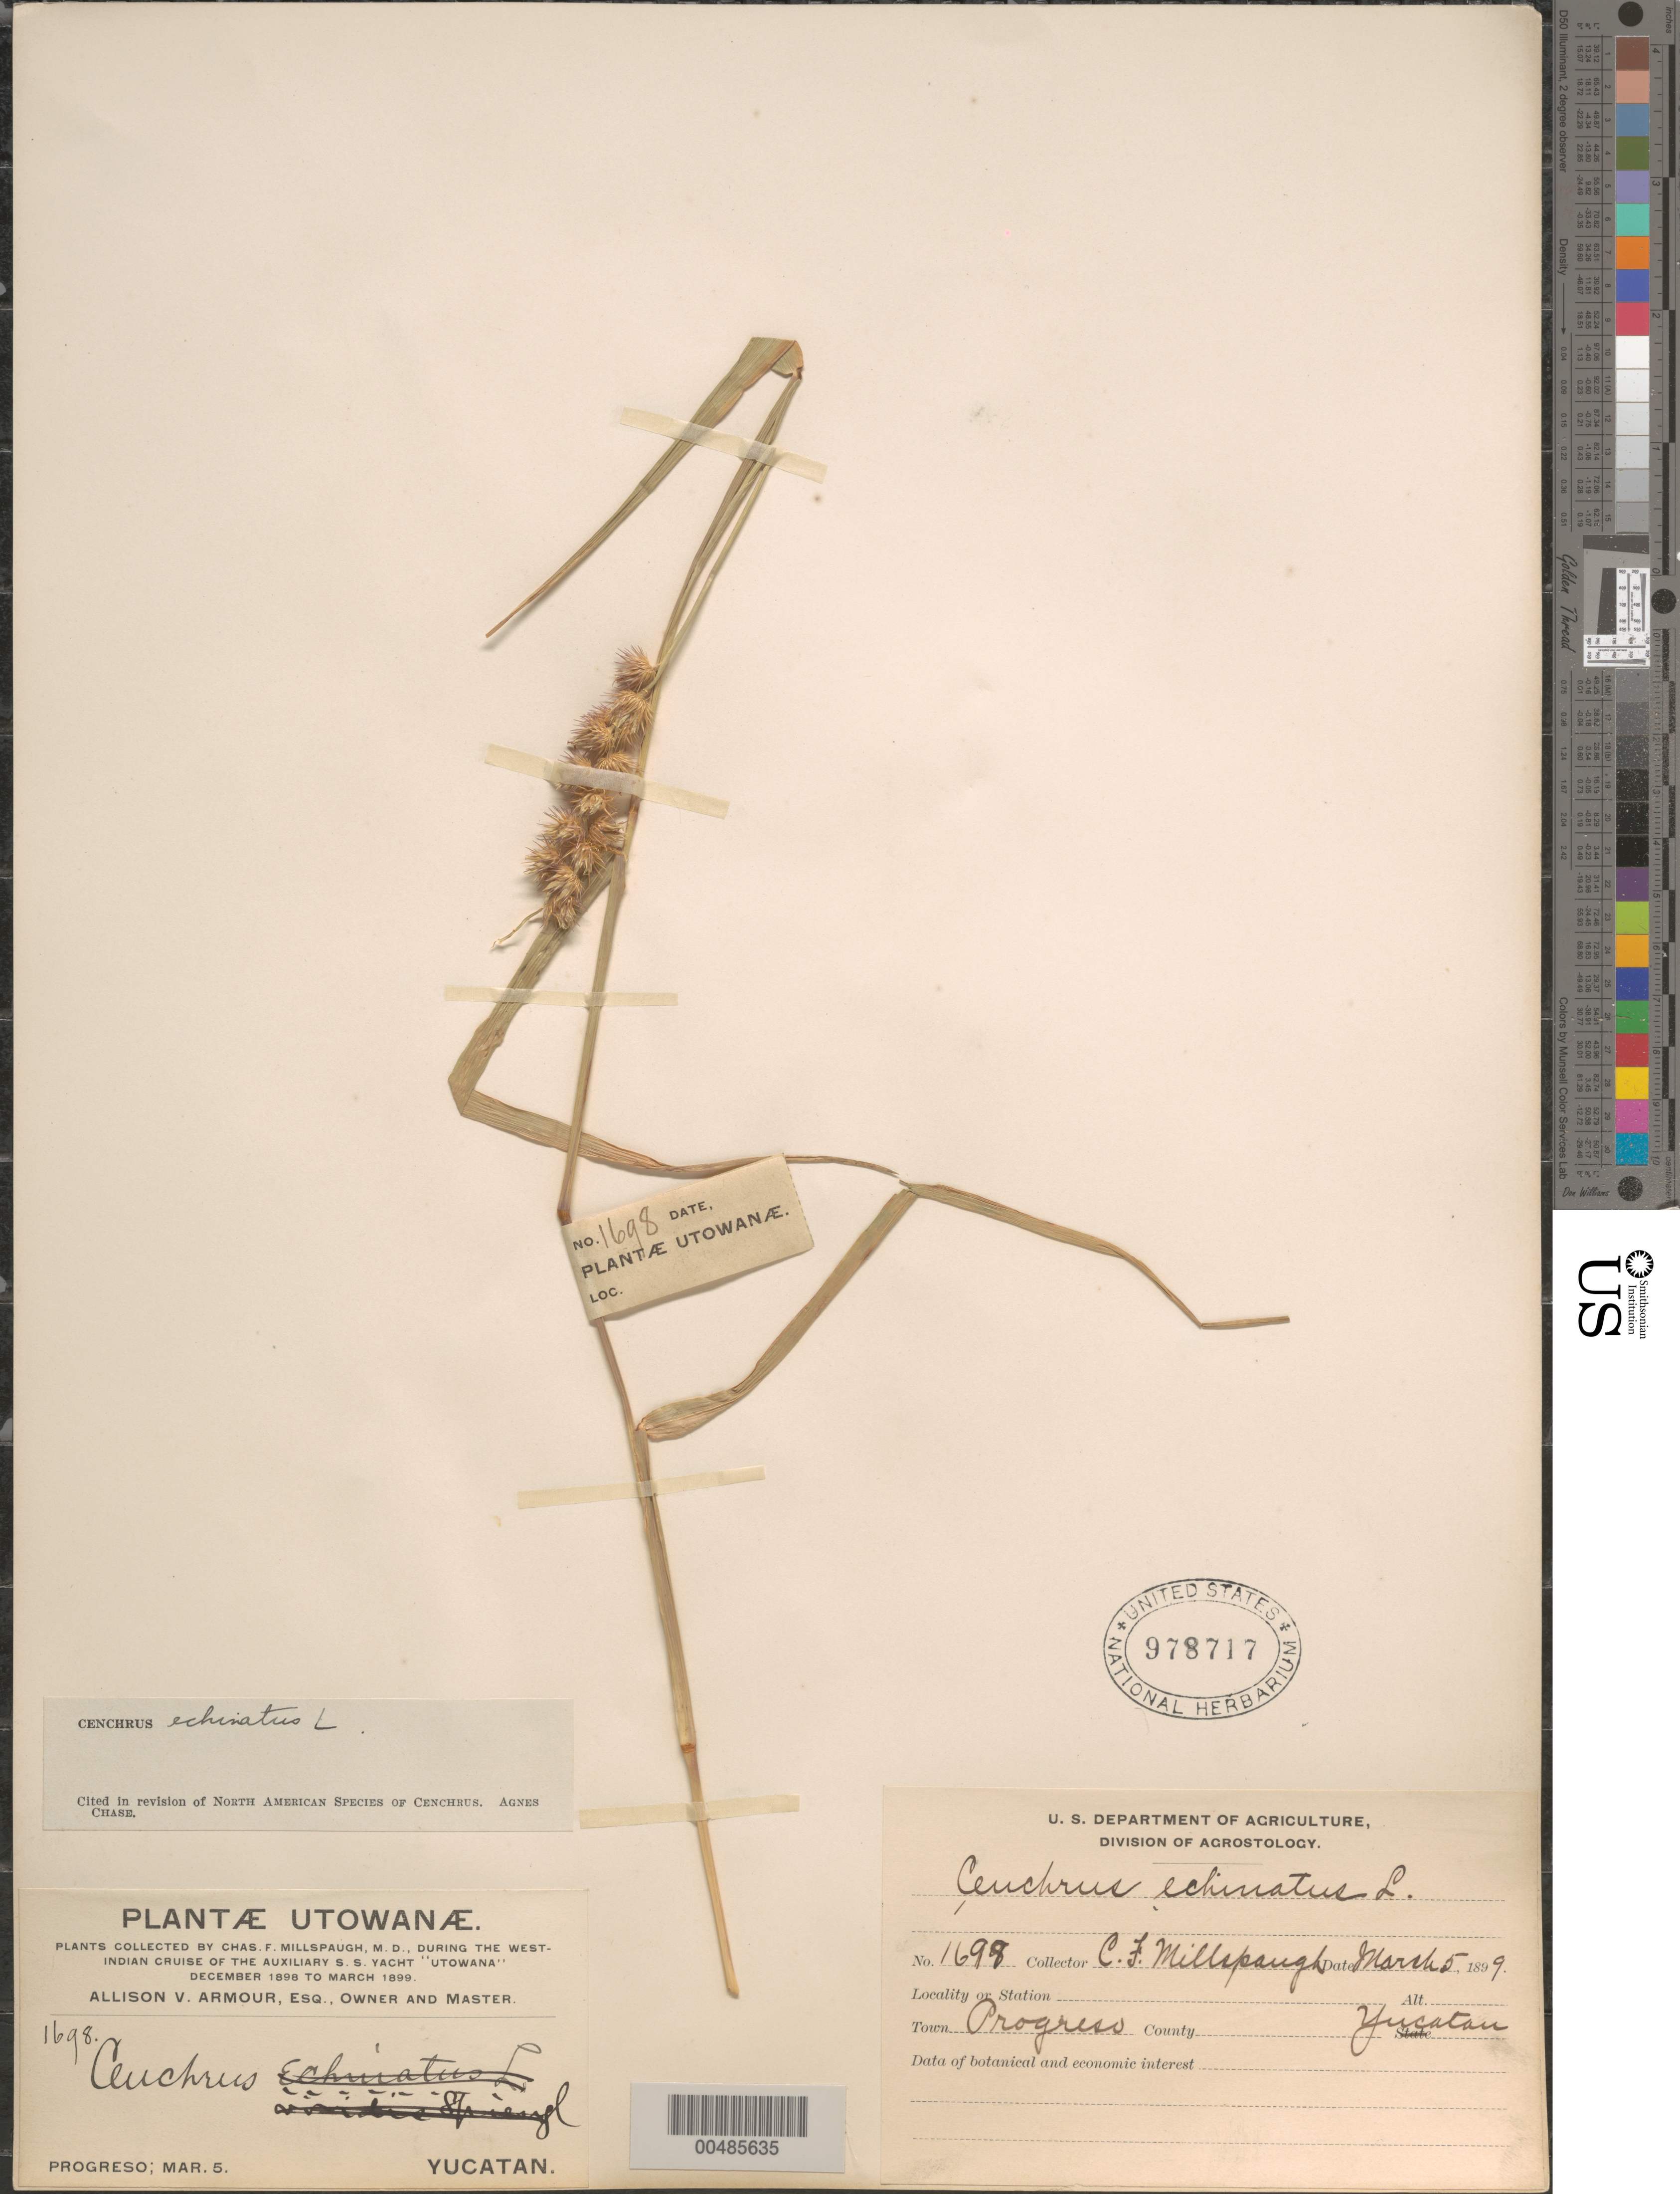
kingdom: Plantae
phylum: Tracheophyta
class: Liliopsida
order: Poales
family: Poaceae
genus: Cenchrus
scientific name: Cenchrus echinatus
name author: L.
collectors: C. F. Millspaugh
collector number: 1698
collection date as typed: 5 Mar 1899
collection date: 1899-03-05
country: Mexico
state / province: Yucatan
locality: Progreso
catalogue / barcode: US 978717